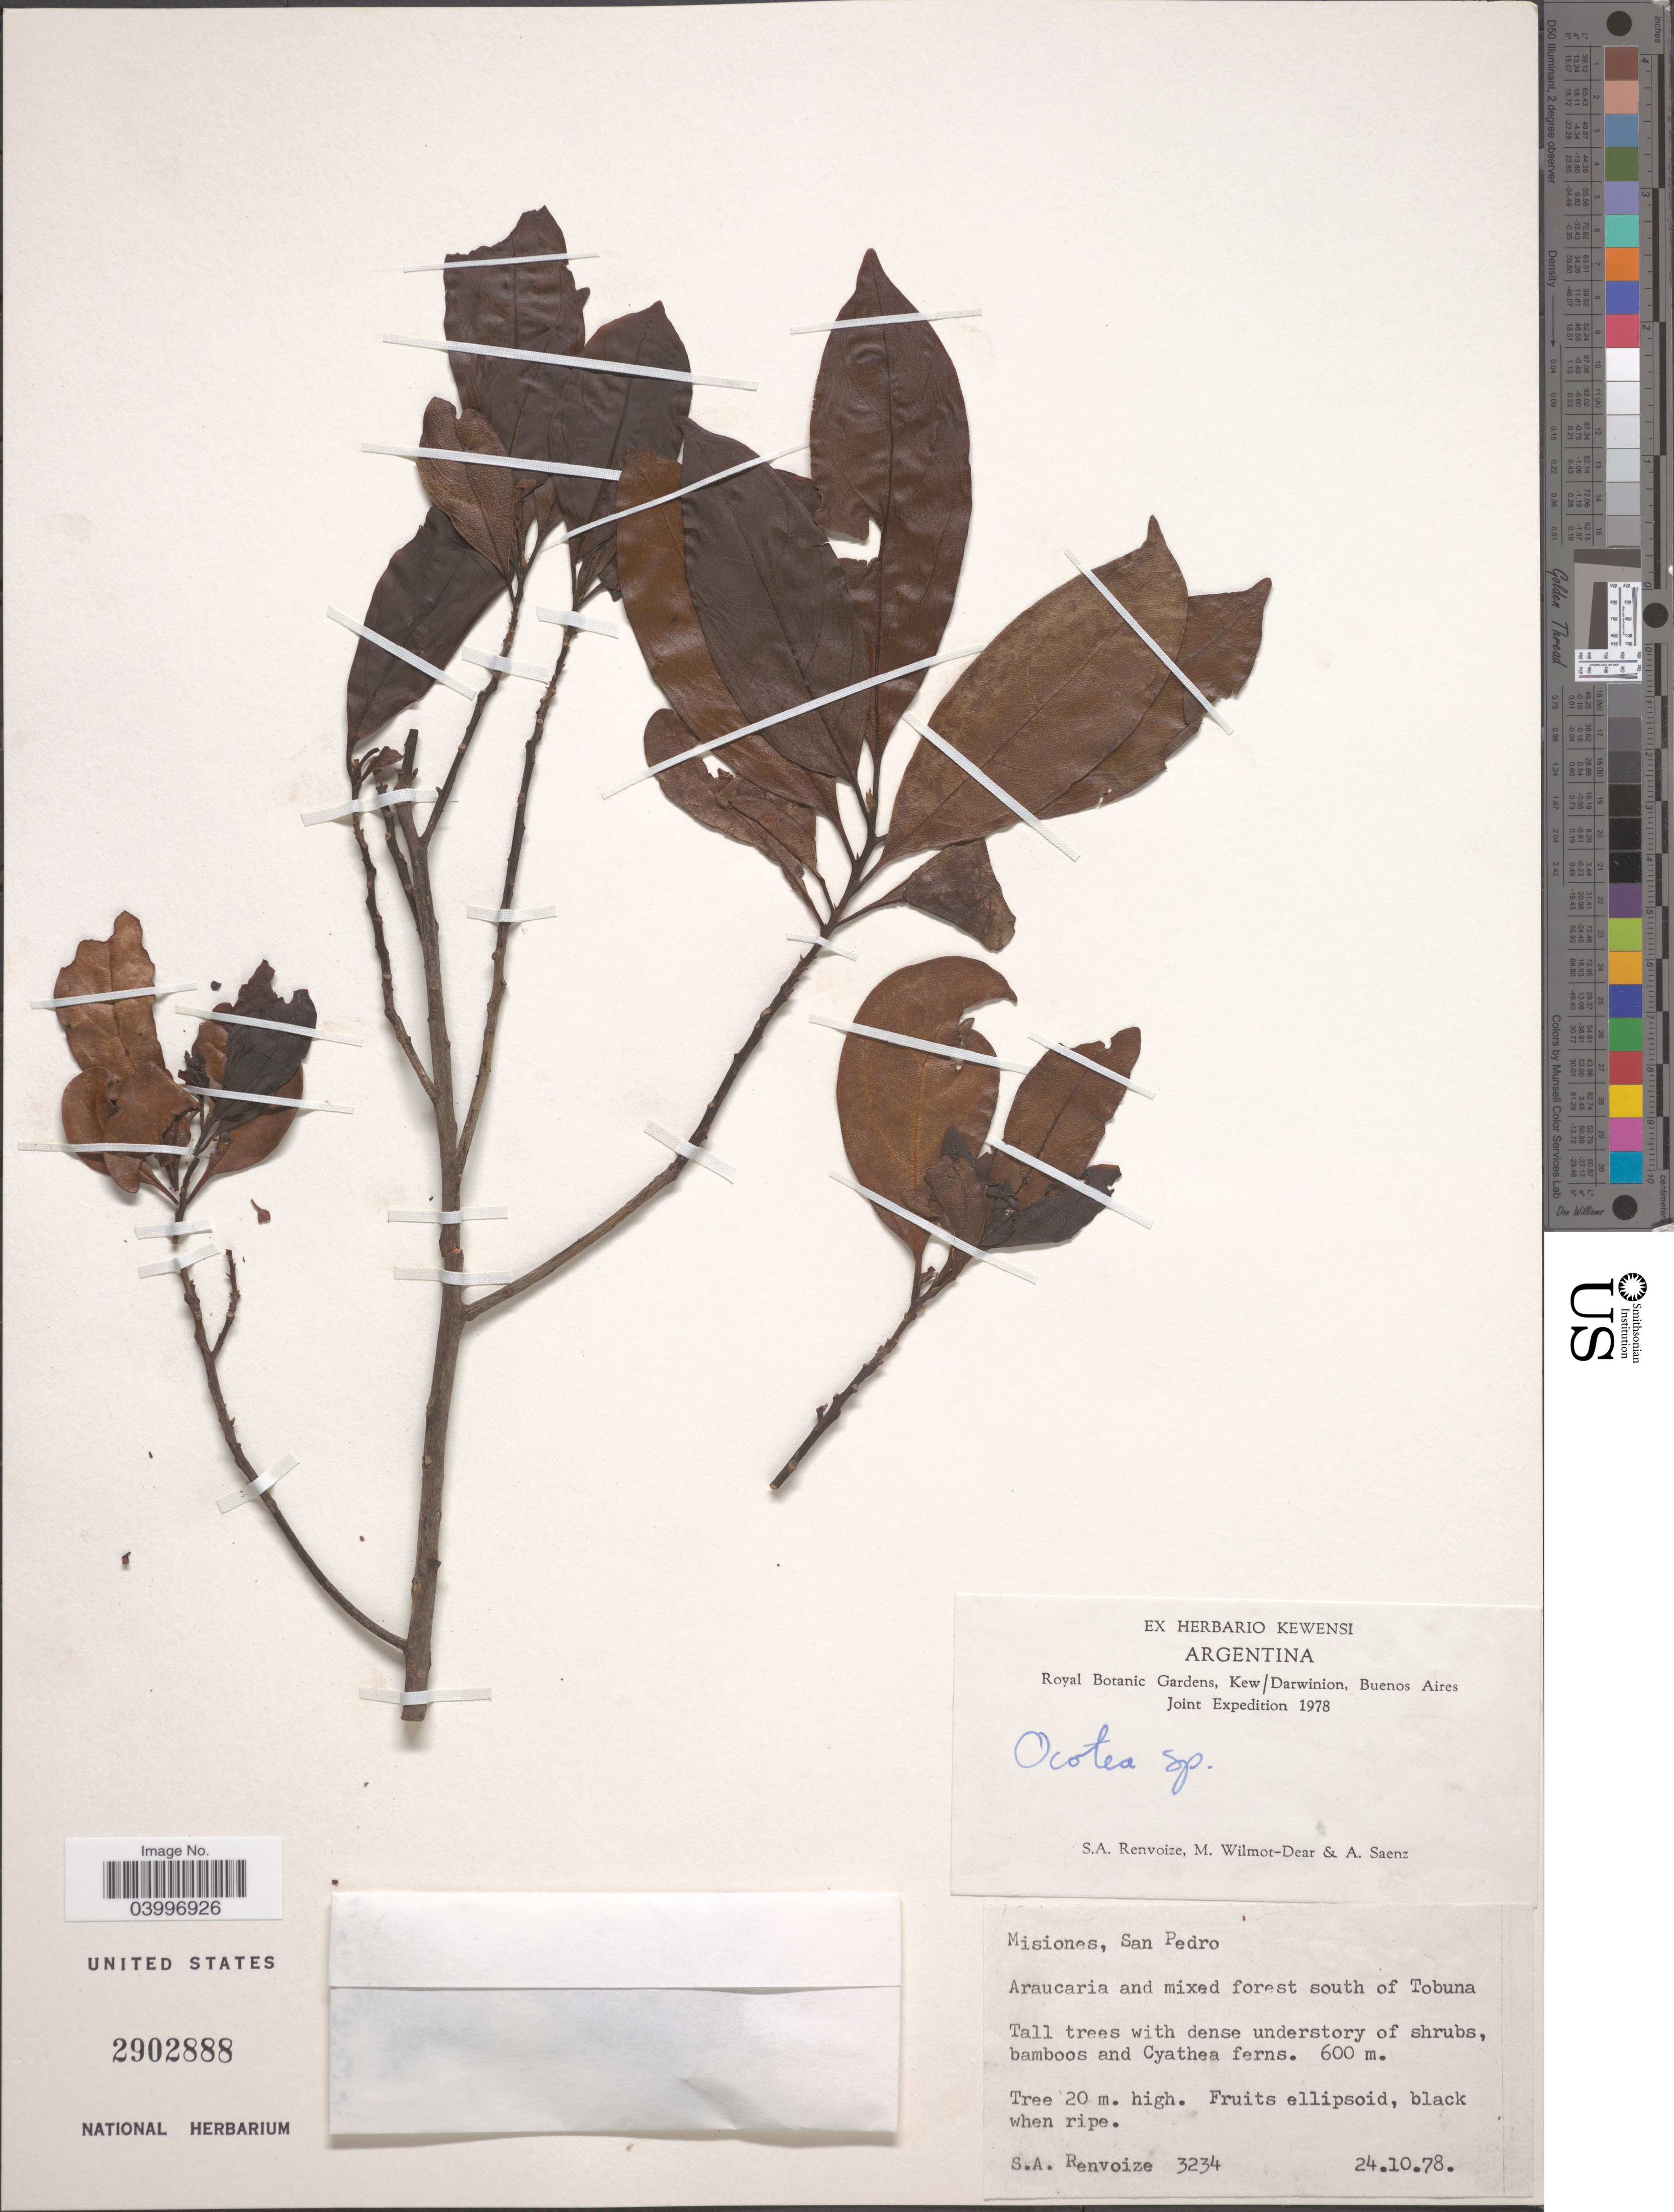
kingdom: Plantae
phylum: Tracheophyta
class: Magnoliopsida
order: Laurales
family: Lauraceae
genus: Ocotea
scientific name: Ocotea sp.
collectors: S. A. Renvoize, M. Wilmot-Dear & A. Saenz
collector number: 3234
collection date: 1978-10-24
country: Argentina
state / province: Misiones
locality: San Pedro. Araucaria and mixed forest south of Tobuna.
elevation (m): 600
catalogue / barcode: US 2902888